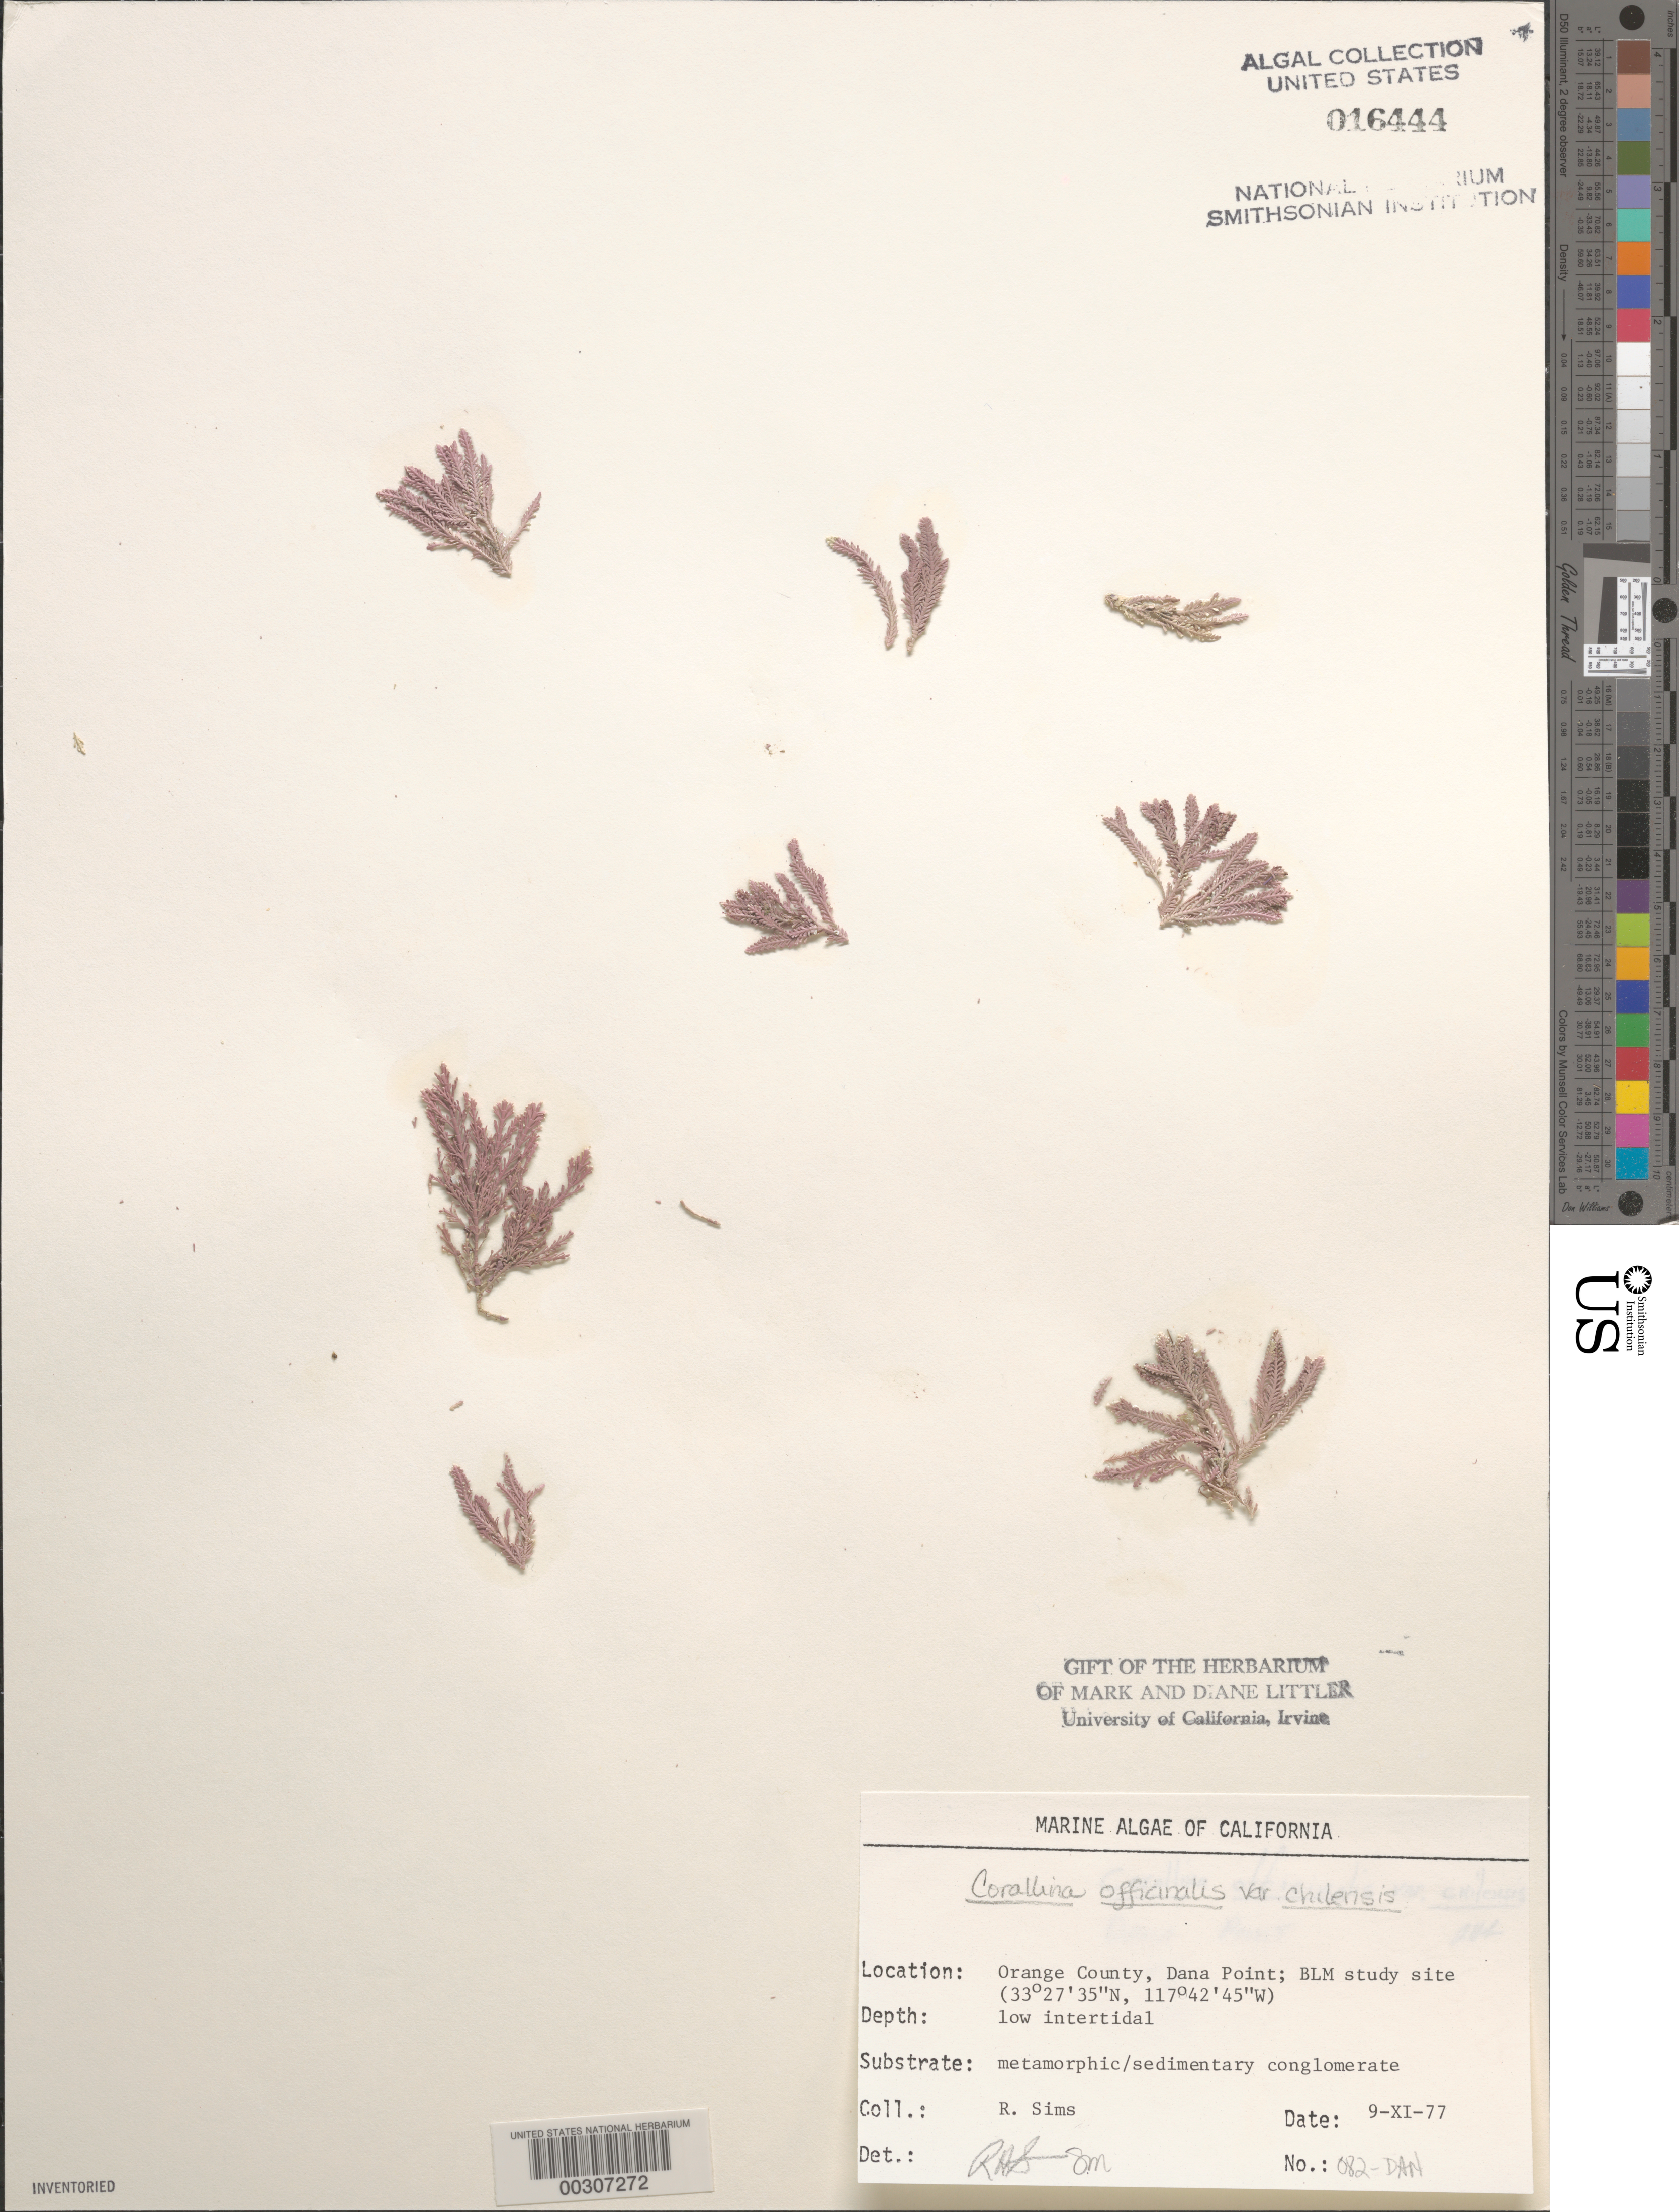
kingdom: Plantae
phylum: Rhodophyta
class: Florideophyceae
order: Corallinales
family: Corallinaceae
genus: Corallina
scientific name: Corallina officinalis var. chilensis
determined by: Sims, Robert H.; Murray, S. N.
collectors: R. H. Sims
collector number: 082-dan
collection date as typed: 09 Nov 1977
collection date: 1977-11-09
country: United States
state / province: California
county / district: Orange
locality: Dana Point, 1 km north of marina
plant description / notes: BLM-SOCALBIGHT Rocky Intertidal Survey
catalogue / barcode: US 16444